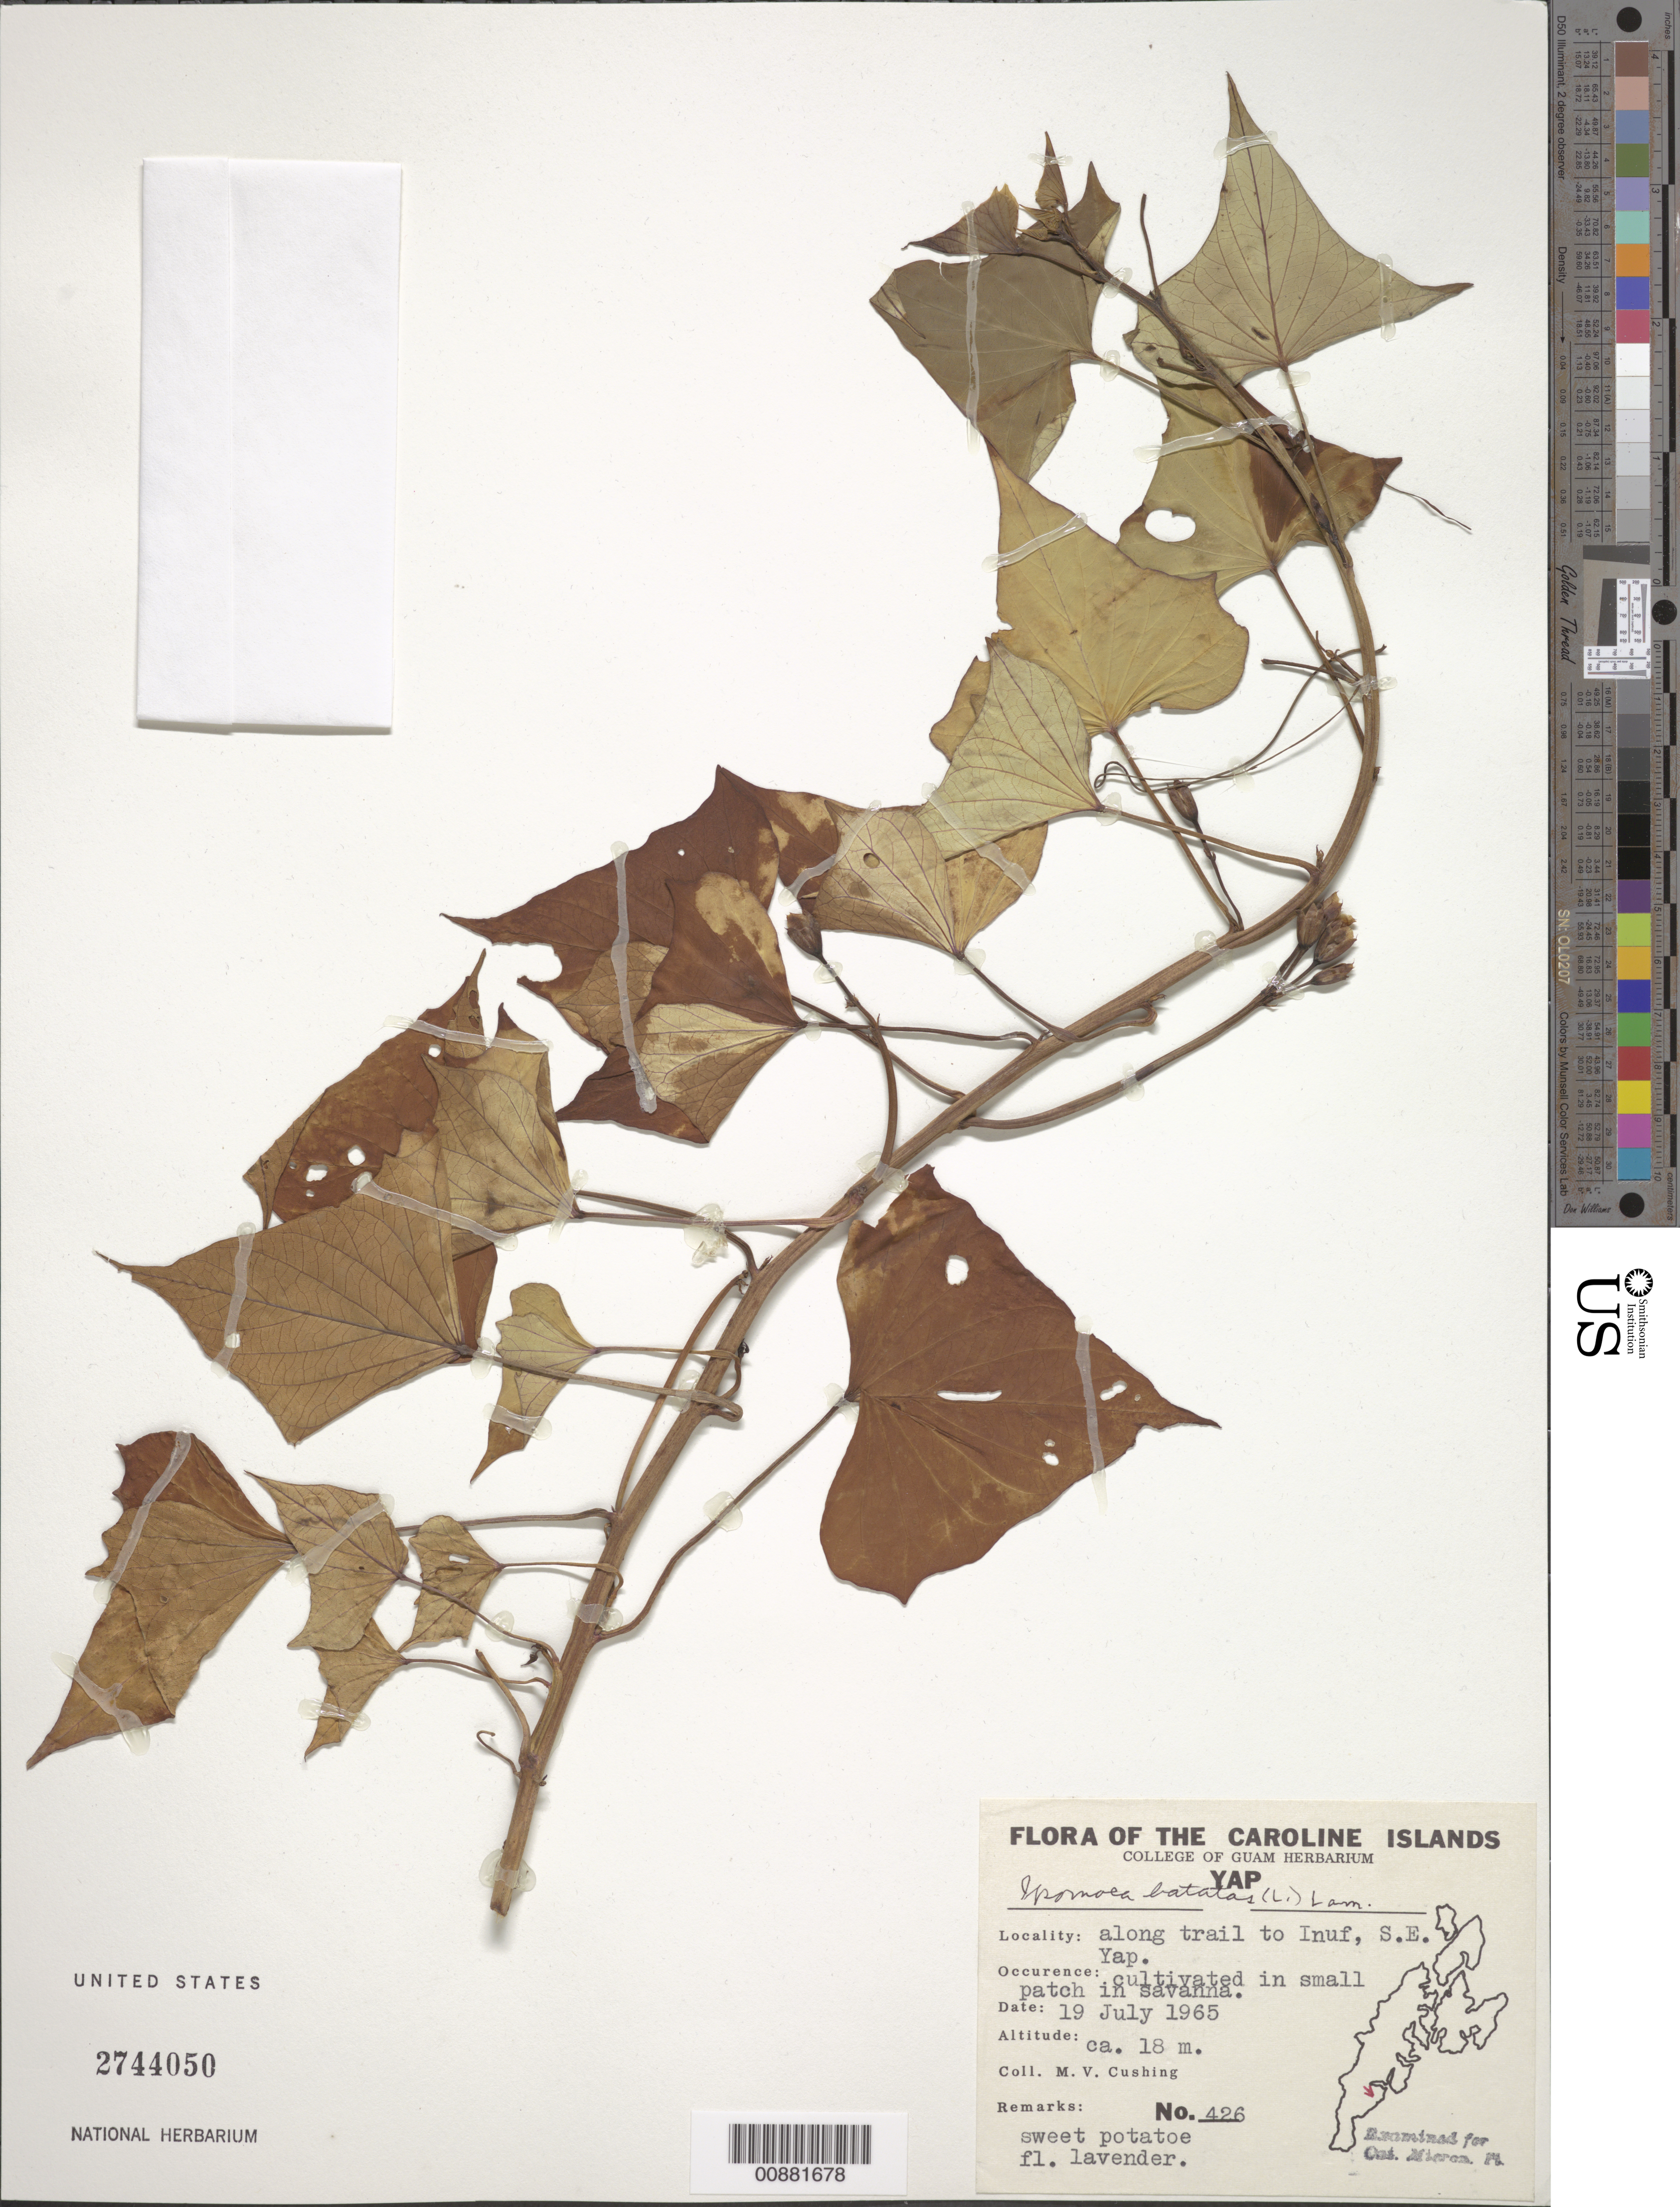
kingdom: Plantae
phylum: Tracheophyta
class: Magnoliopsida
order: Solanales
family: Convolvulaceae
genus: Ipomoea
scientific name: Ipomoea batatas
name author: (L.) Lam.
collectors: M. V. Cushing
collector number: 426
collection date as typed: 19 Jul 1965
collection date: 1965-07-19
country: Micronesia, Federated States of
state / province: Yap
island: Yap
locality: along trail to Inuf, SE Yap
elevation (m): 18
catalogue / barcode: US 2744050